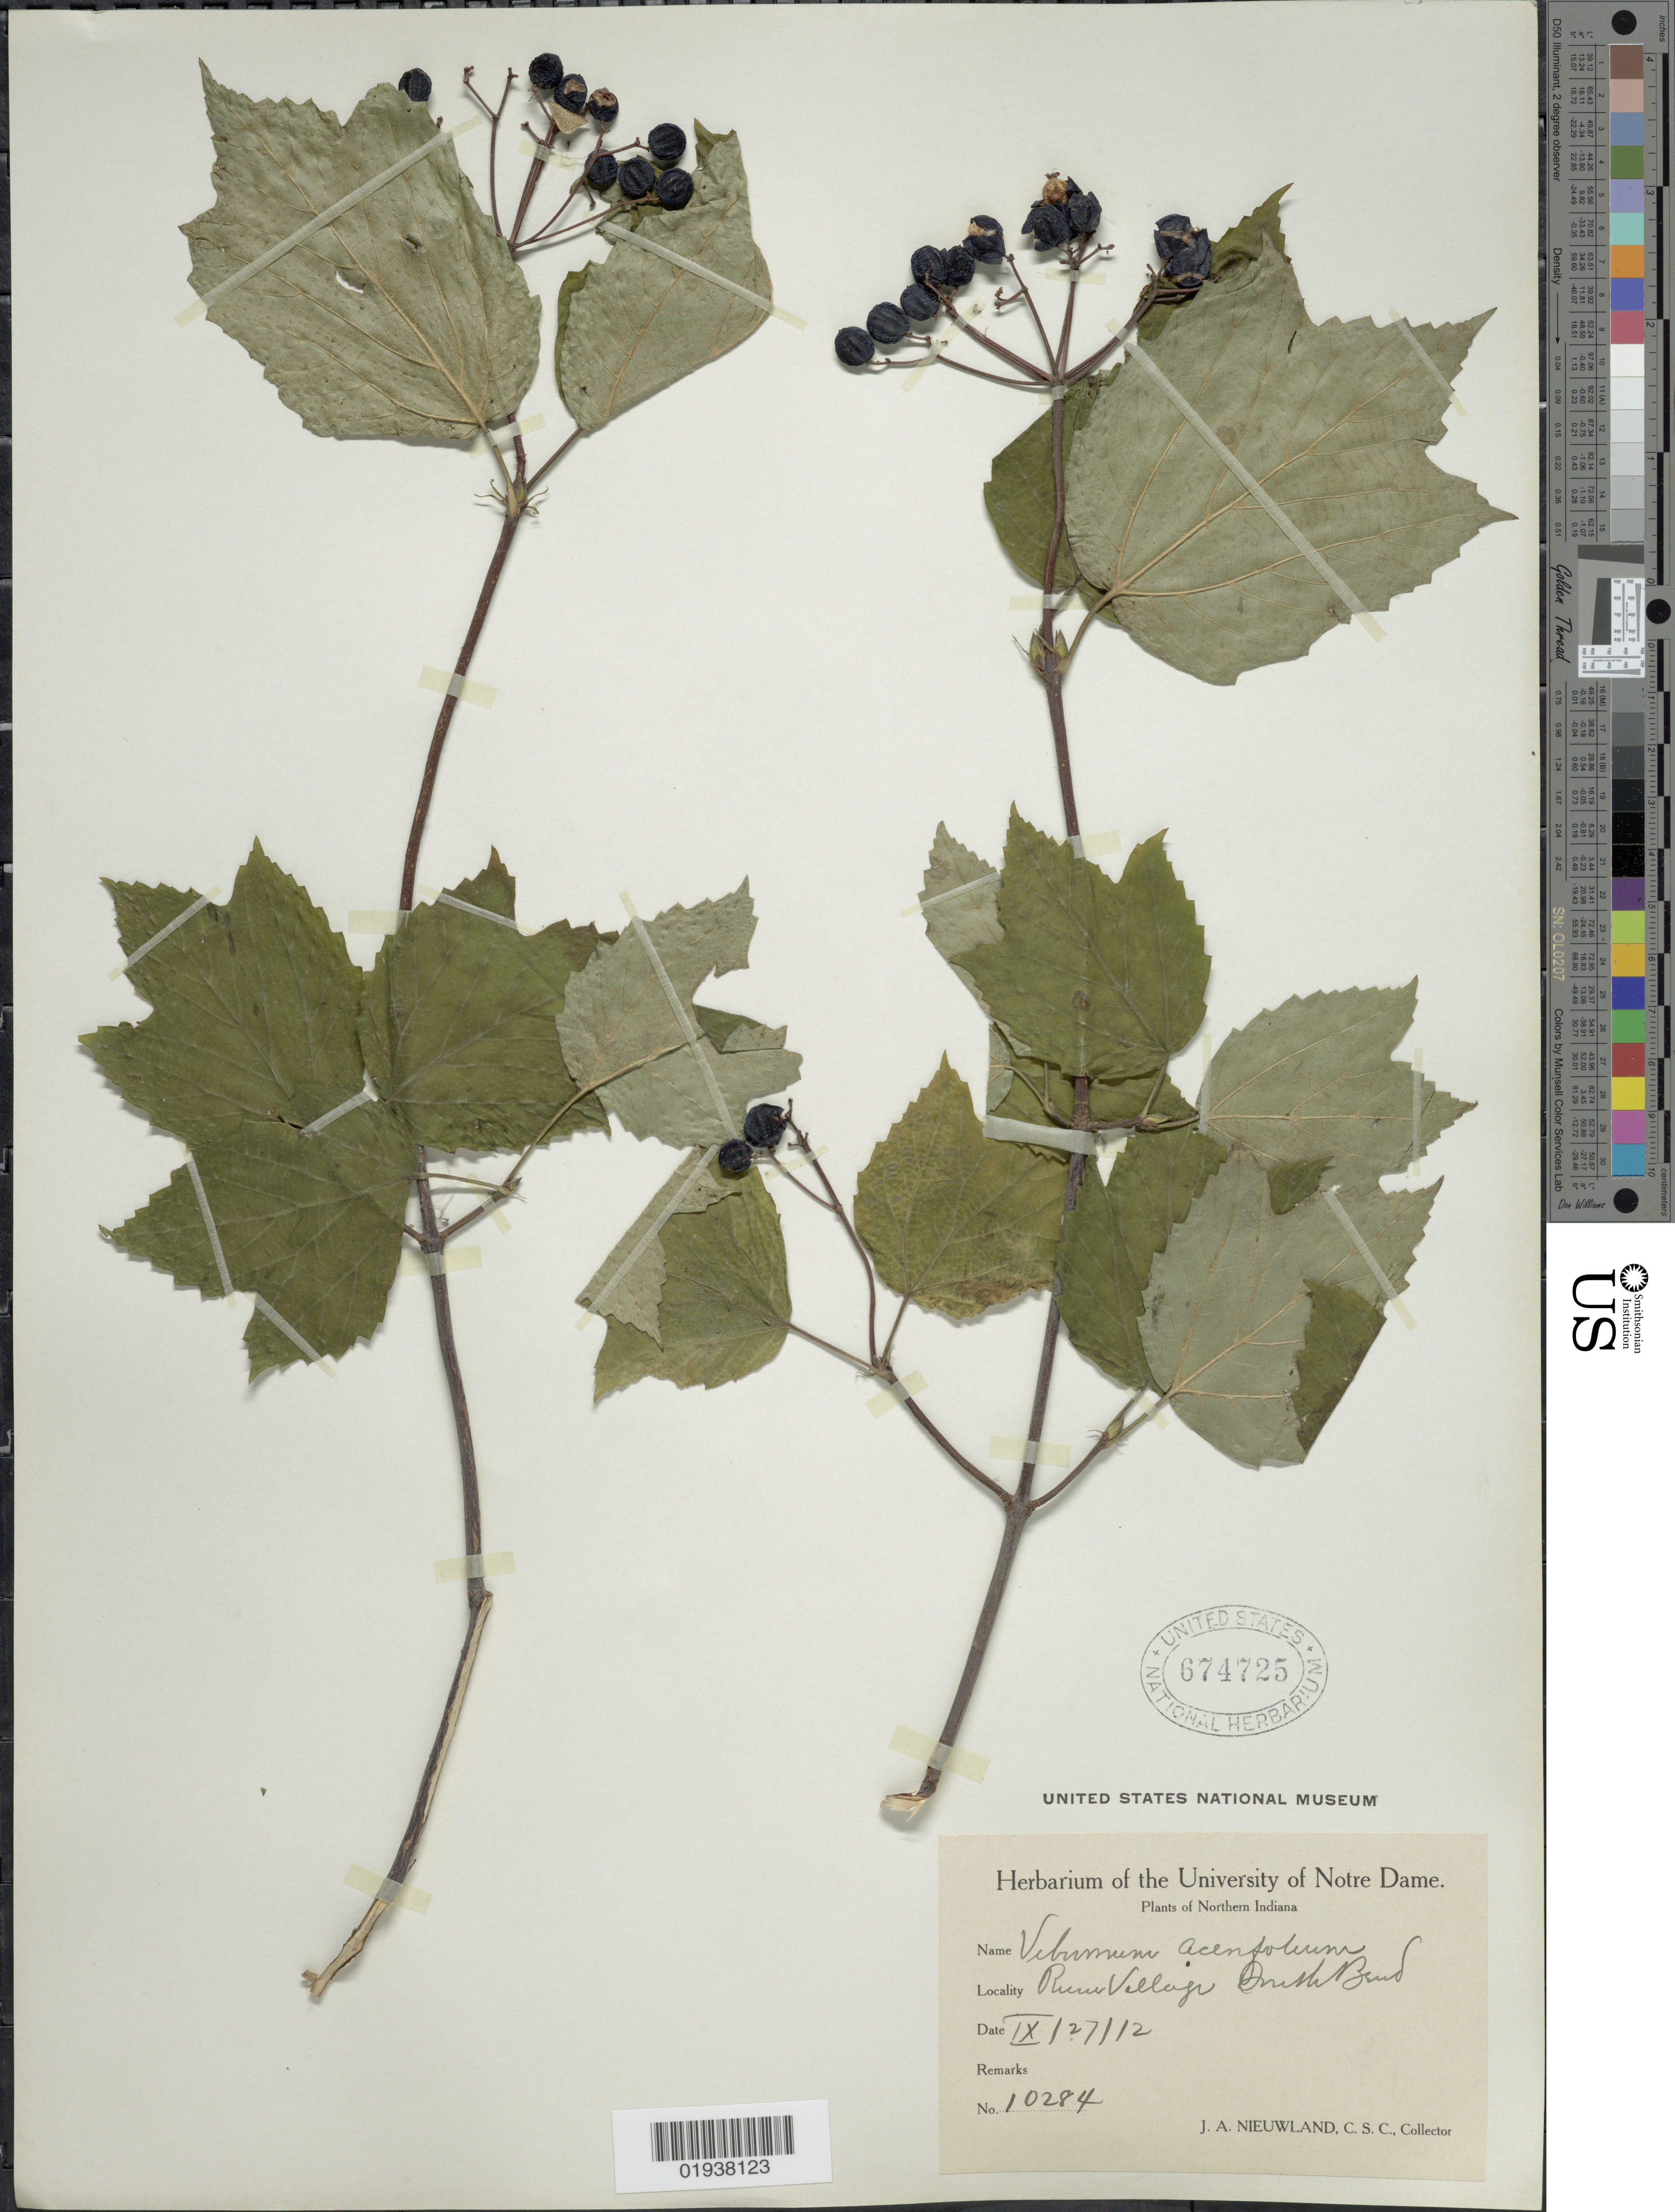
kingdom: Plantae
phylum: Tracheophyta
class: Magnoliopsida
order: Dipsacales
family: Viburnaceae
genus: Viburnum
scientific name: Viburnum acerifolium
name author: L.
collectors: J. A. Nieuwland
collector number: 10284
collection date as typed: Transcribed d/m/y: 27/9/12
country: United States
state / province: Indiana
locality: Northern Indiana. Rum Village South Bend.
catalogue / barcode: US 674725